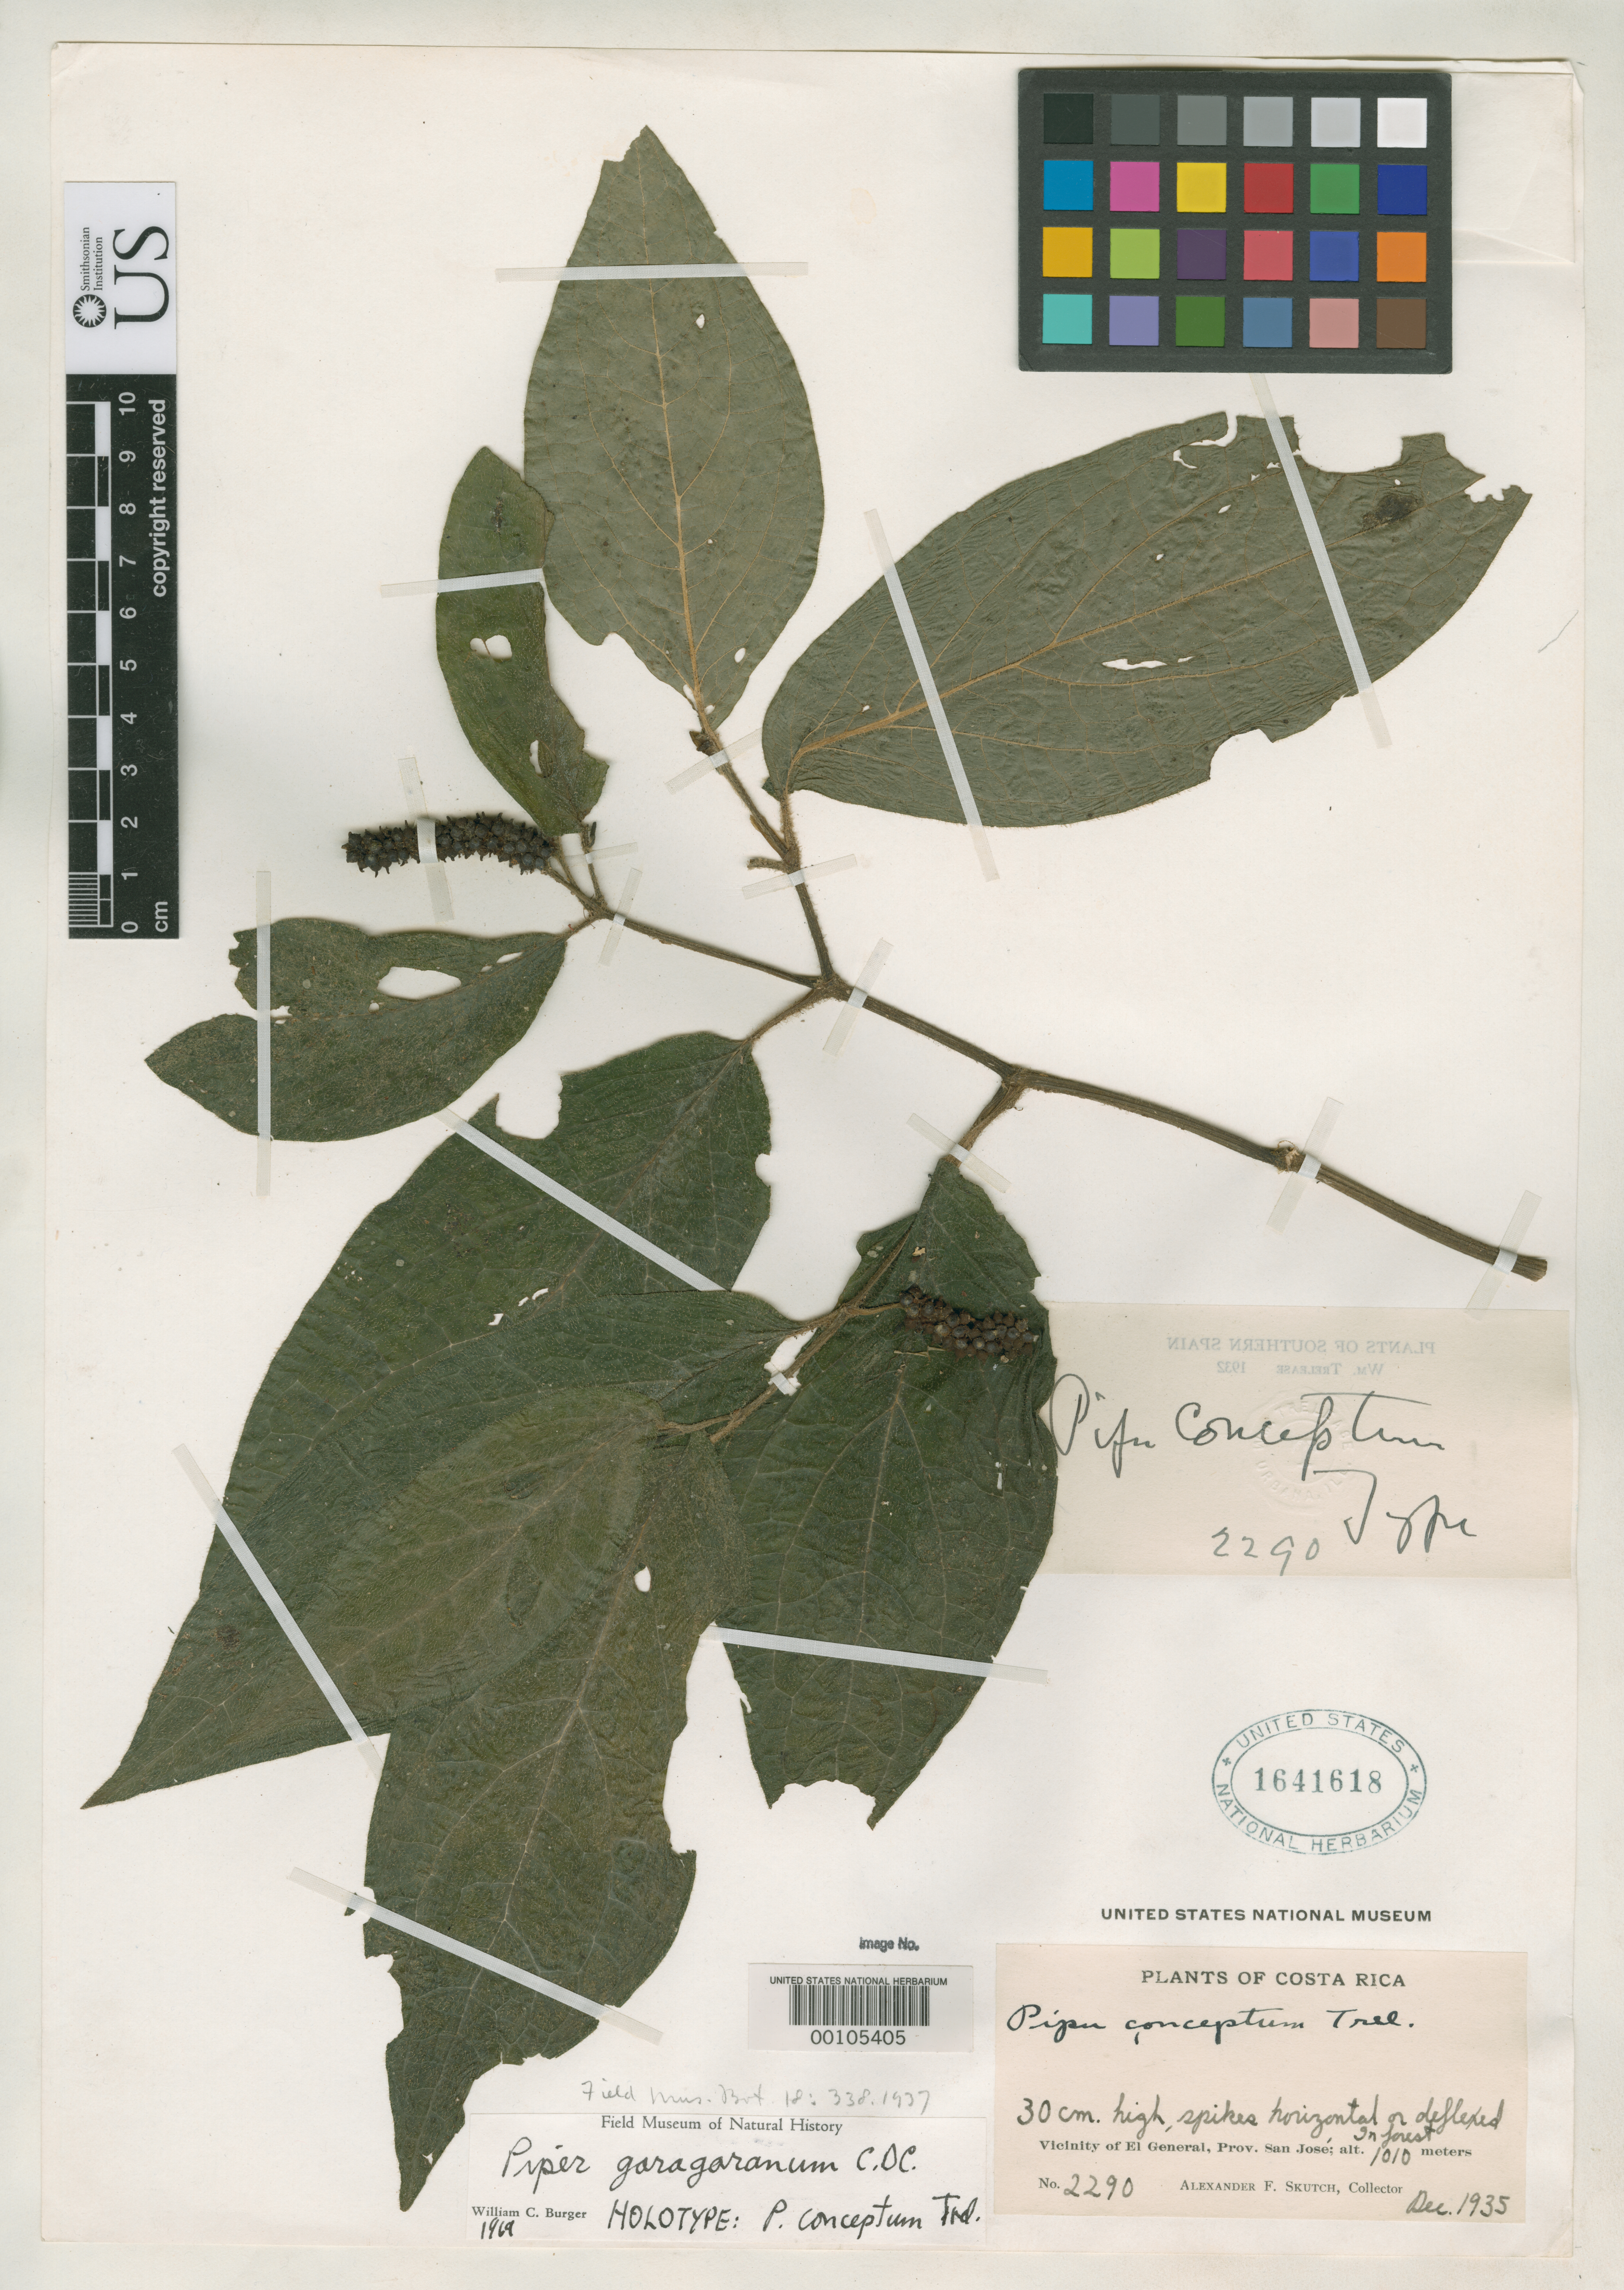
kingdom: Plantae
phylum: Tracheophyta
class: Magnoliopsida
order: Piperales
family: Piperaceae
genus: Piper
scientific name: Piper conceptum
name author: Trel. in Standl.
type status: Holotype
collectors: A. F. Skutch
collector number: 2290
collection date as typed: Dec 1935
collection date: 1935-12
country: Costa Rica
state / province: San José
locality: Vicinity of El General.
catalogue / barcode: US 1641618